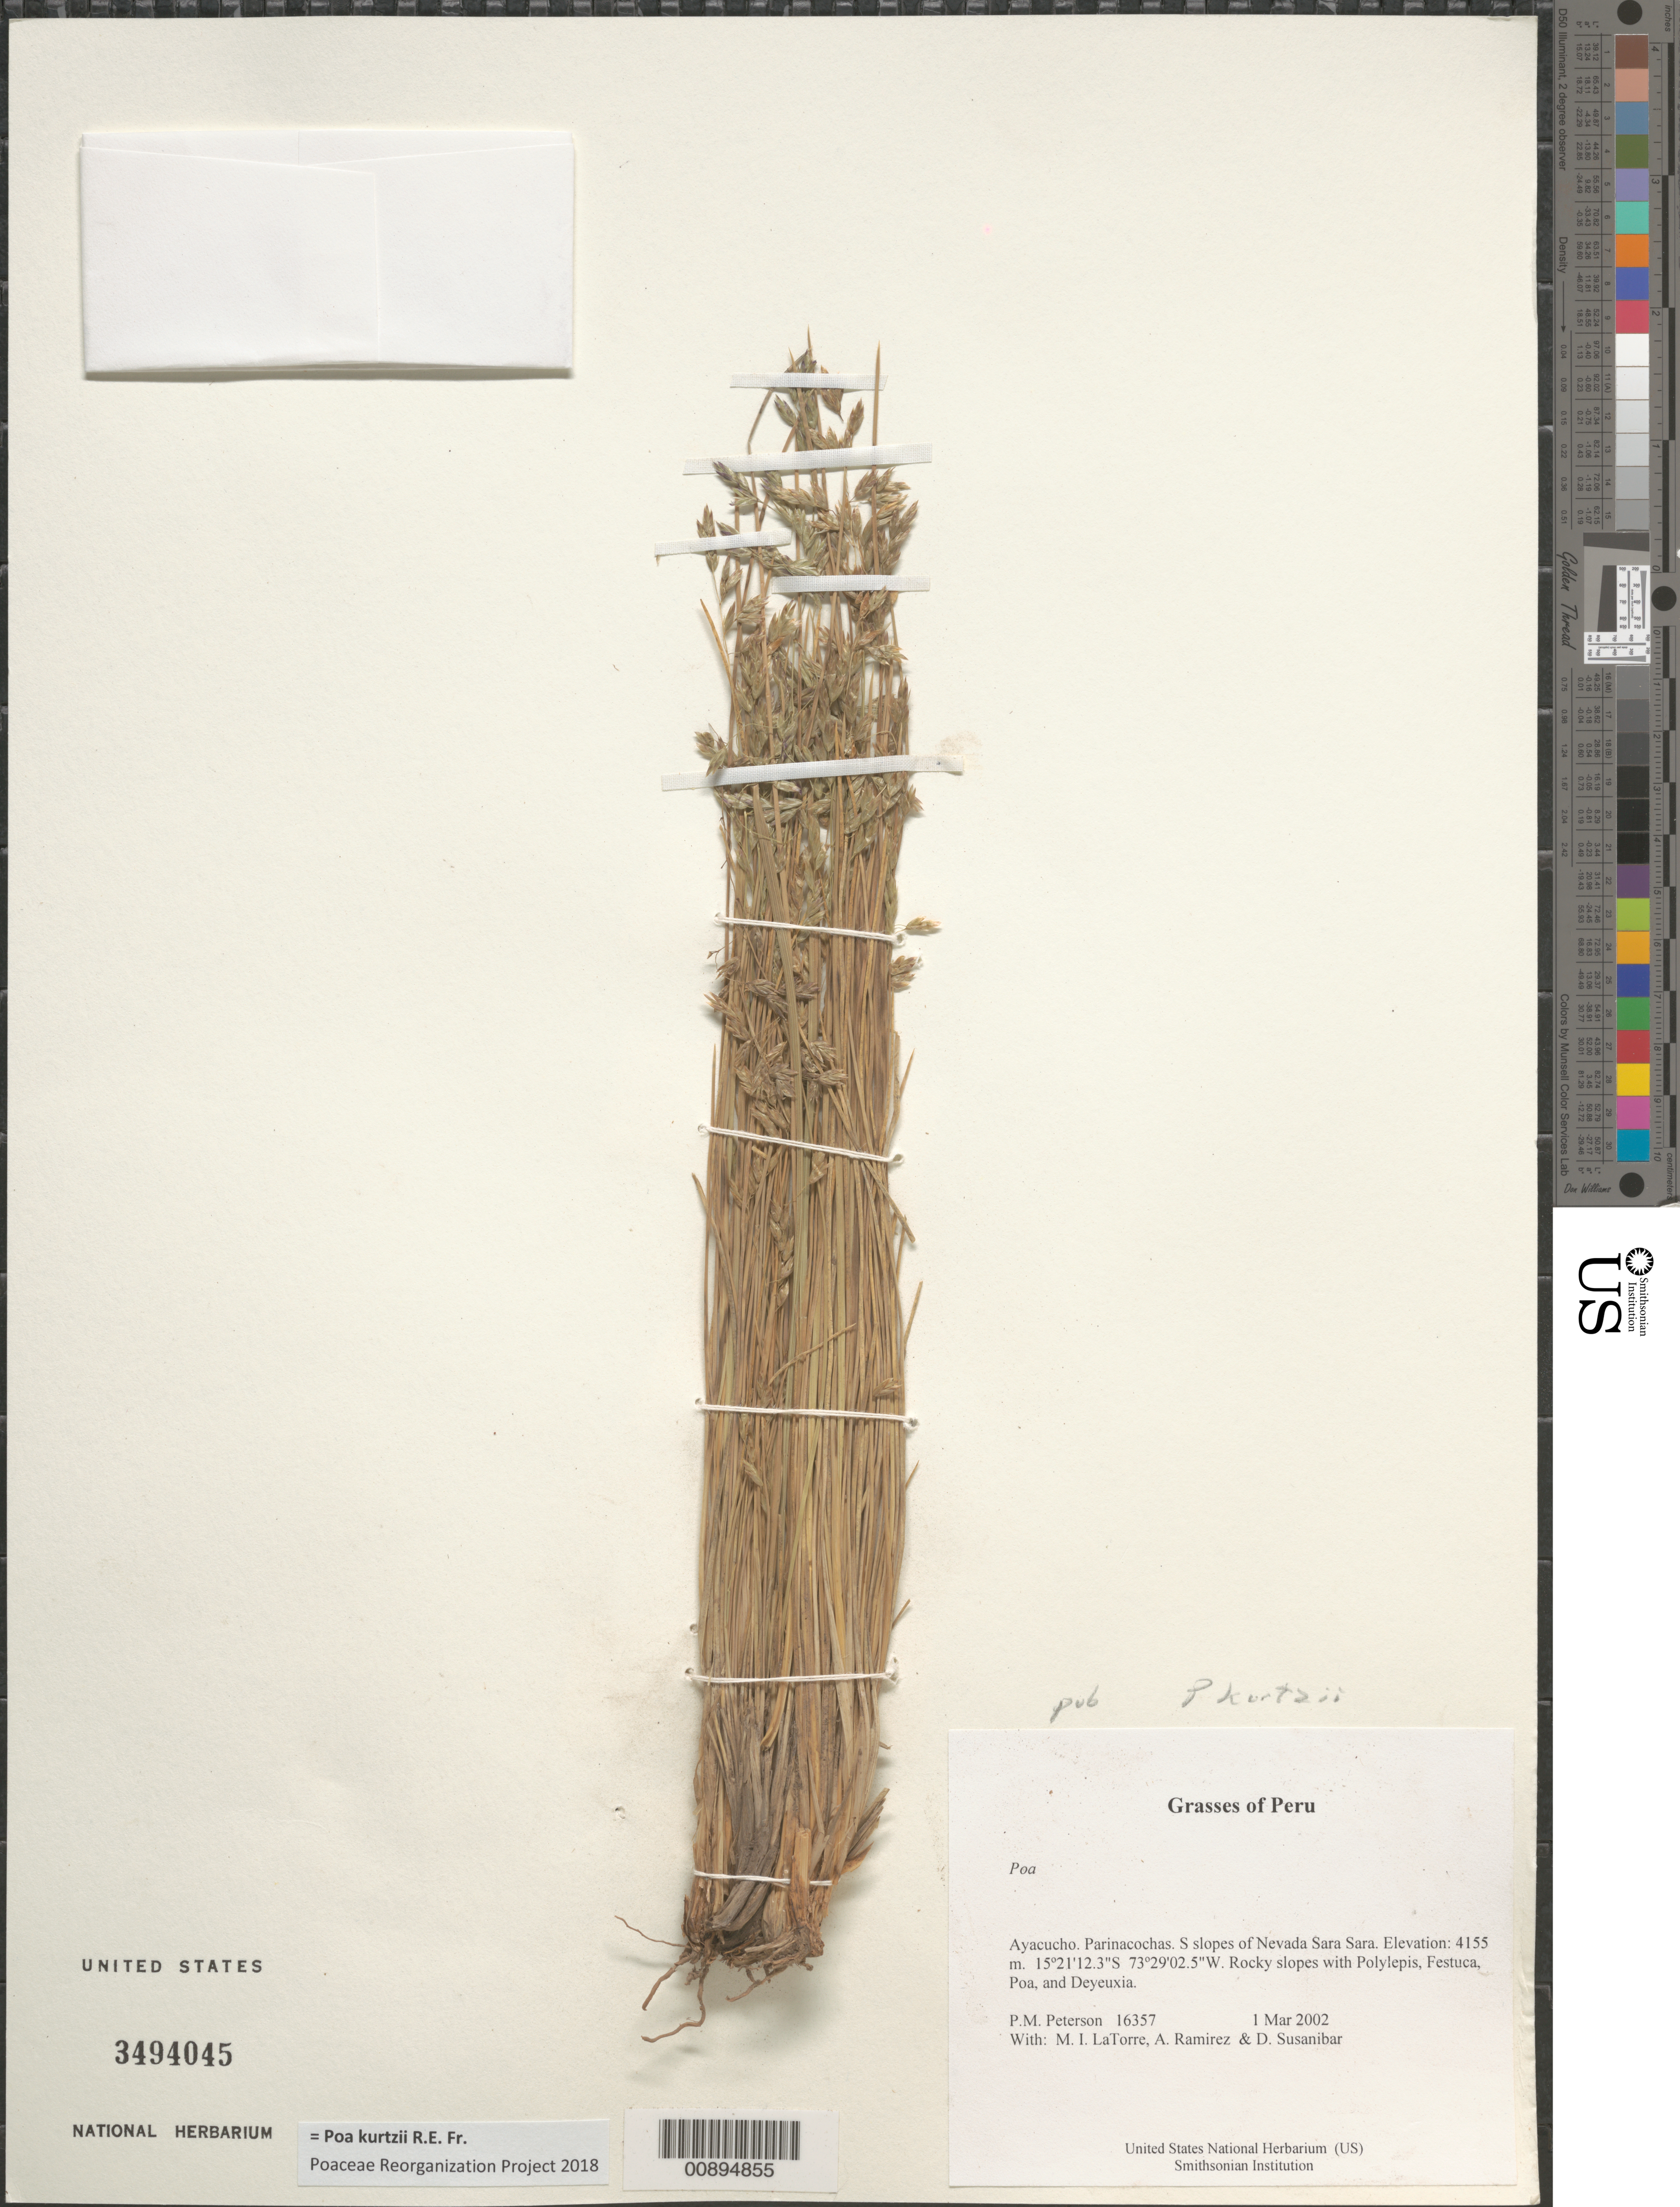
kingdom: Plantae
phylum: Tracheophyta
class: Liliopsida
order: Poales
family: Poaceae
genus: Poa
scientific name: Poa kurtzii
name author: R.E. Fr.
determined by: Poaceae Reorganization Project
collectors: P. M. Peterson, M. I. La Torre, A. Ramírez & D. Susanibar Cruz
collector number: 16357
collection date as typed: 01 Mar 2002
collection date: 2002-03-01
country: Peru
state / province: Ayacucho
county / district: Parinacochas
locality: S slopes of Nevada Sara Sara.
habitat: Rocky slopes with ~Polylepis, Festuca, Poa, and Deyeuxia~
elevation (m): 4155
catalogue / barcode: US 3494045